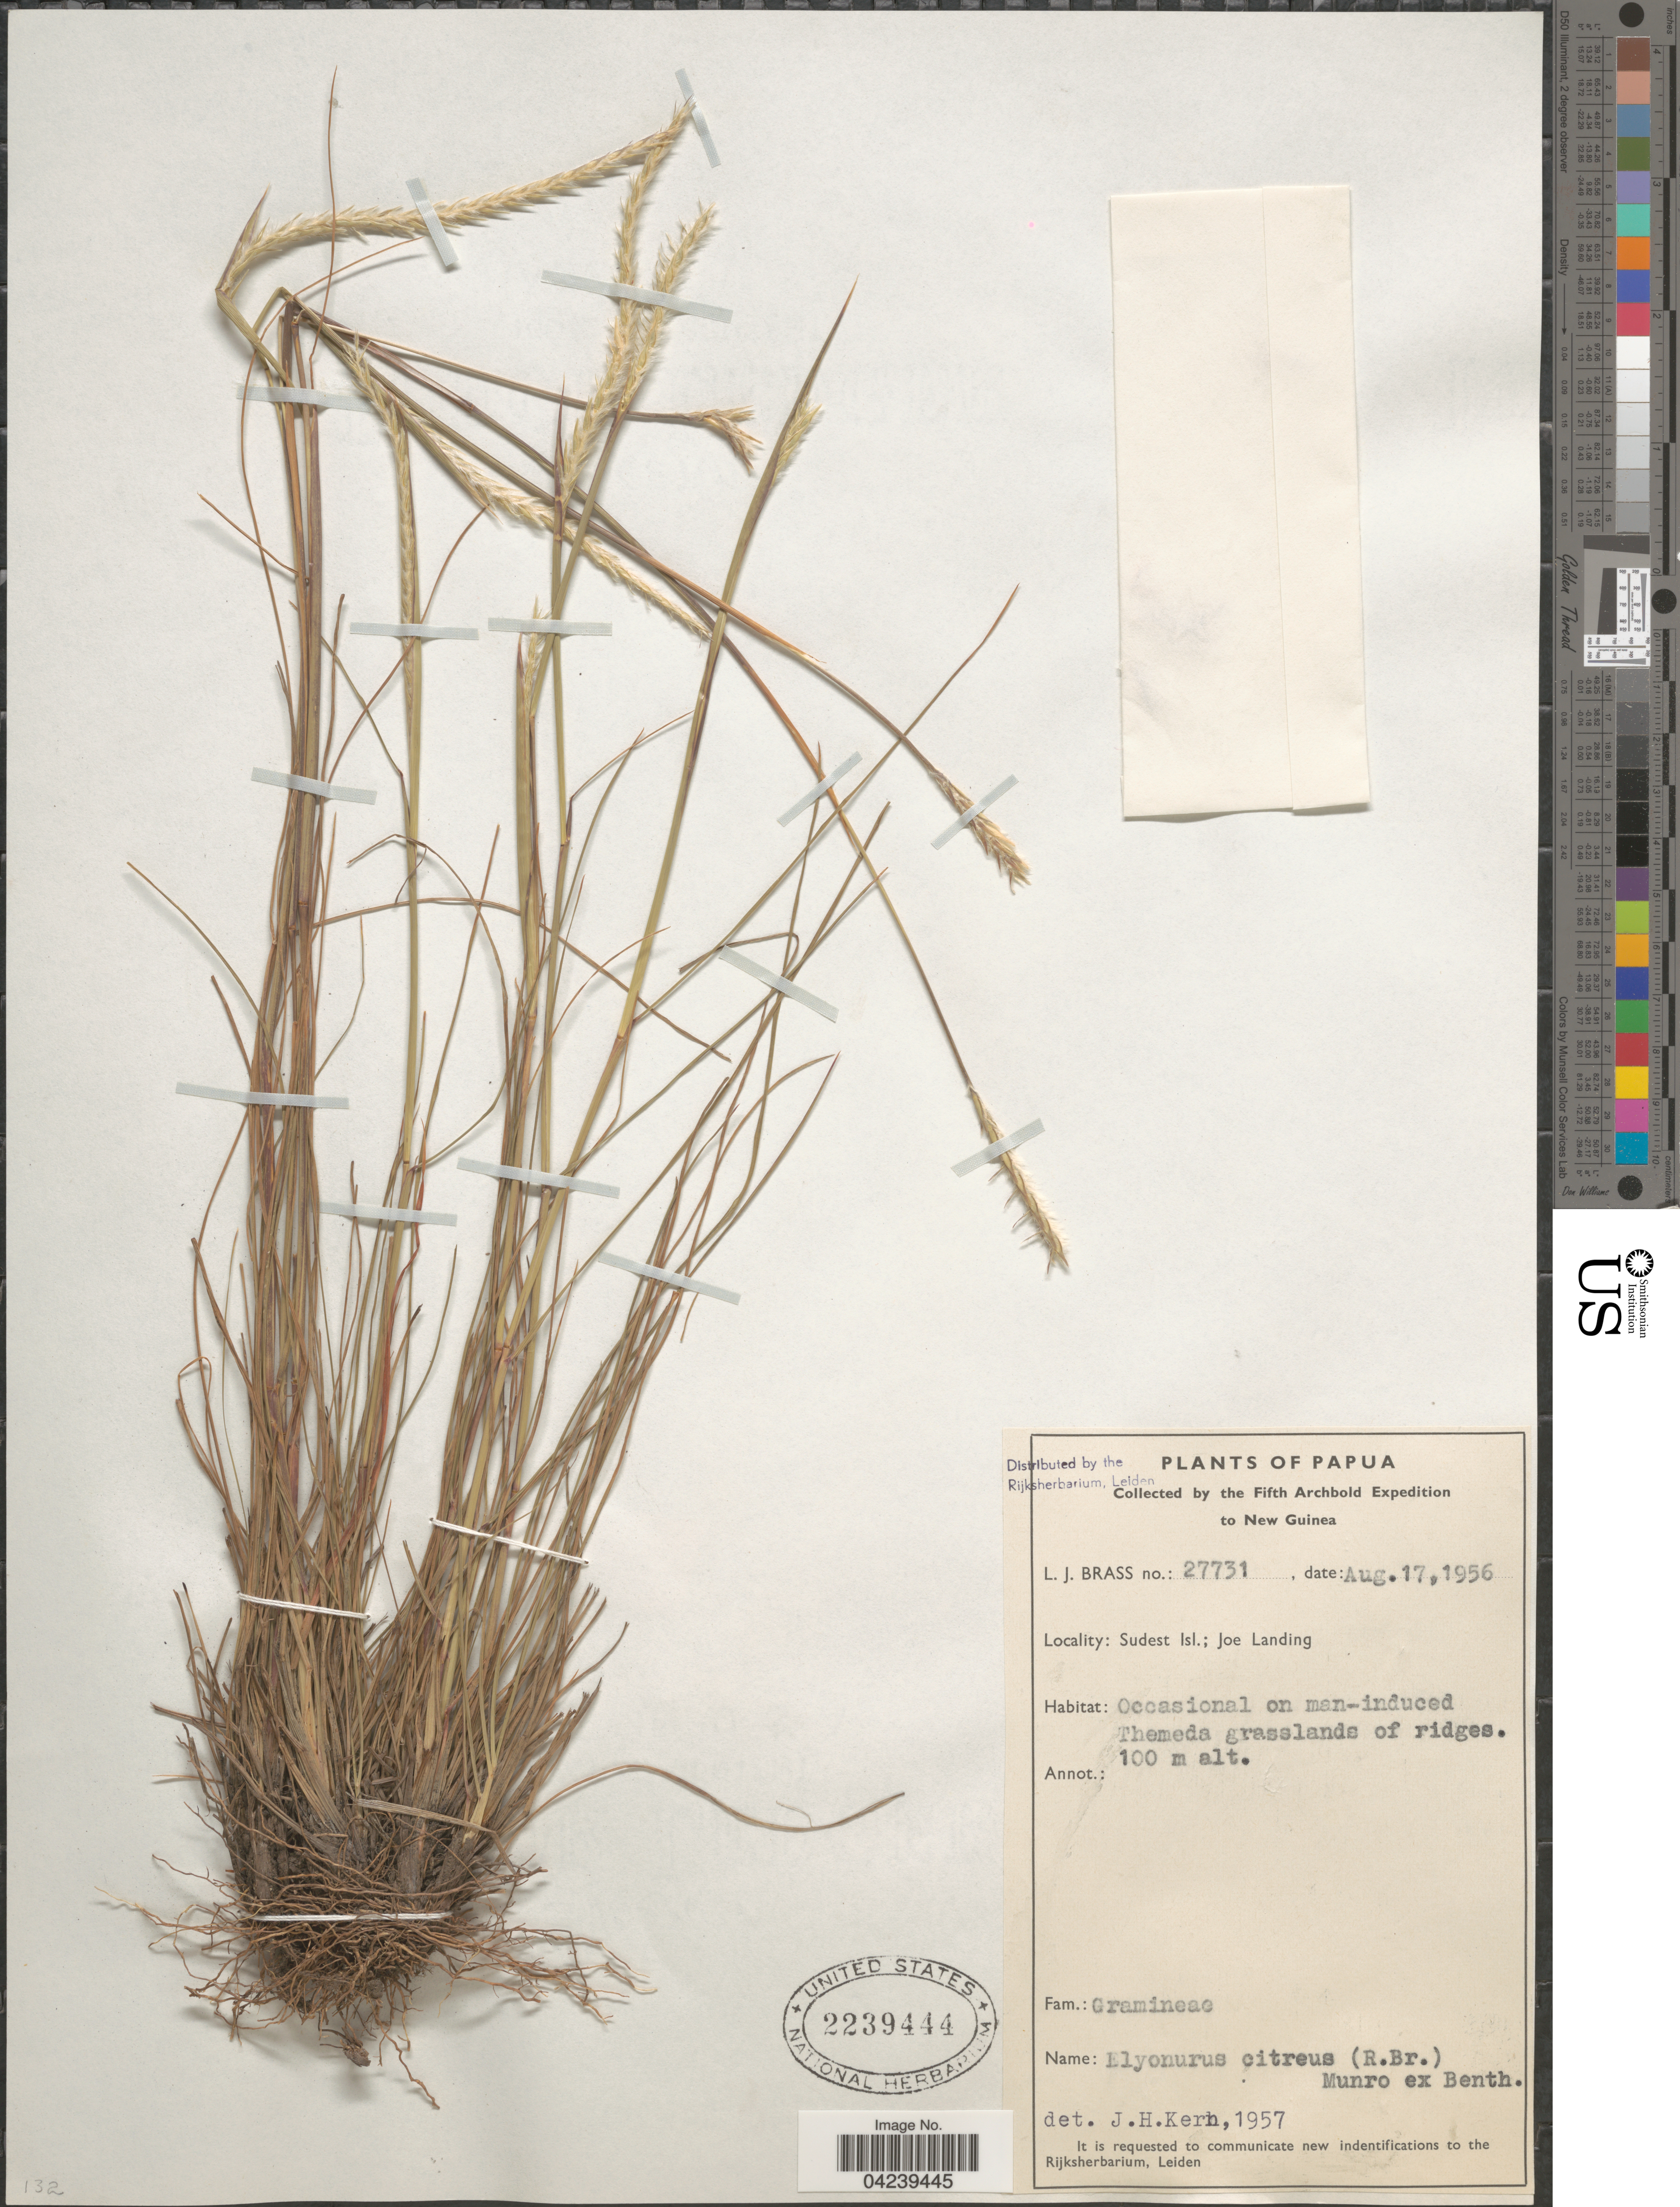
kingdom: Plantae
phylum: Tracheophyta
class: Liliopsida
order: Poales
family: Poaceae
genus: Elionurus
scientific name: Elionurus citreus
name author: (R. Br.) Munro ex Benth.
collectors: L. J. Brass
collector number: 27731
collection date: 1956-08-17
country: Papua New Guinea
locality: Papua. The Fifth Archbold Expedition to New Guinea. Sudest Isl.; Joe Landing. Occasional on man-induced Themeda grasslands of ridges.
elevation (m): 100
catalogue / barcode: US 2239444